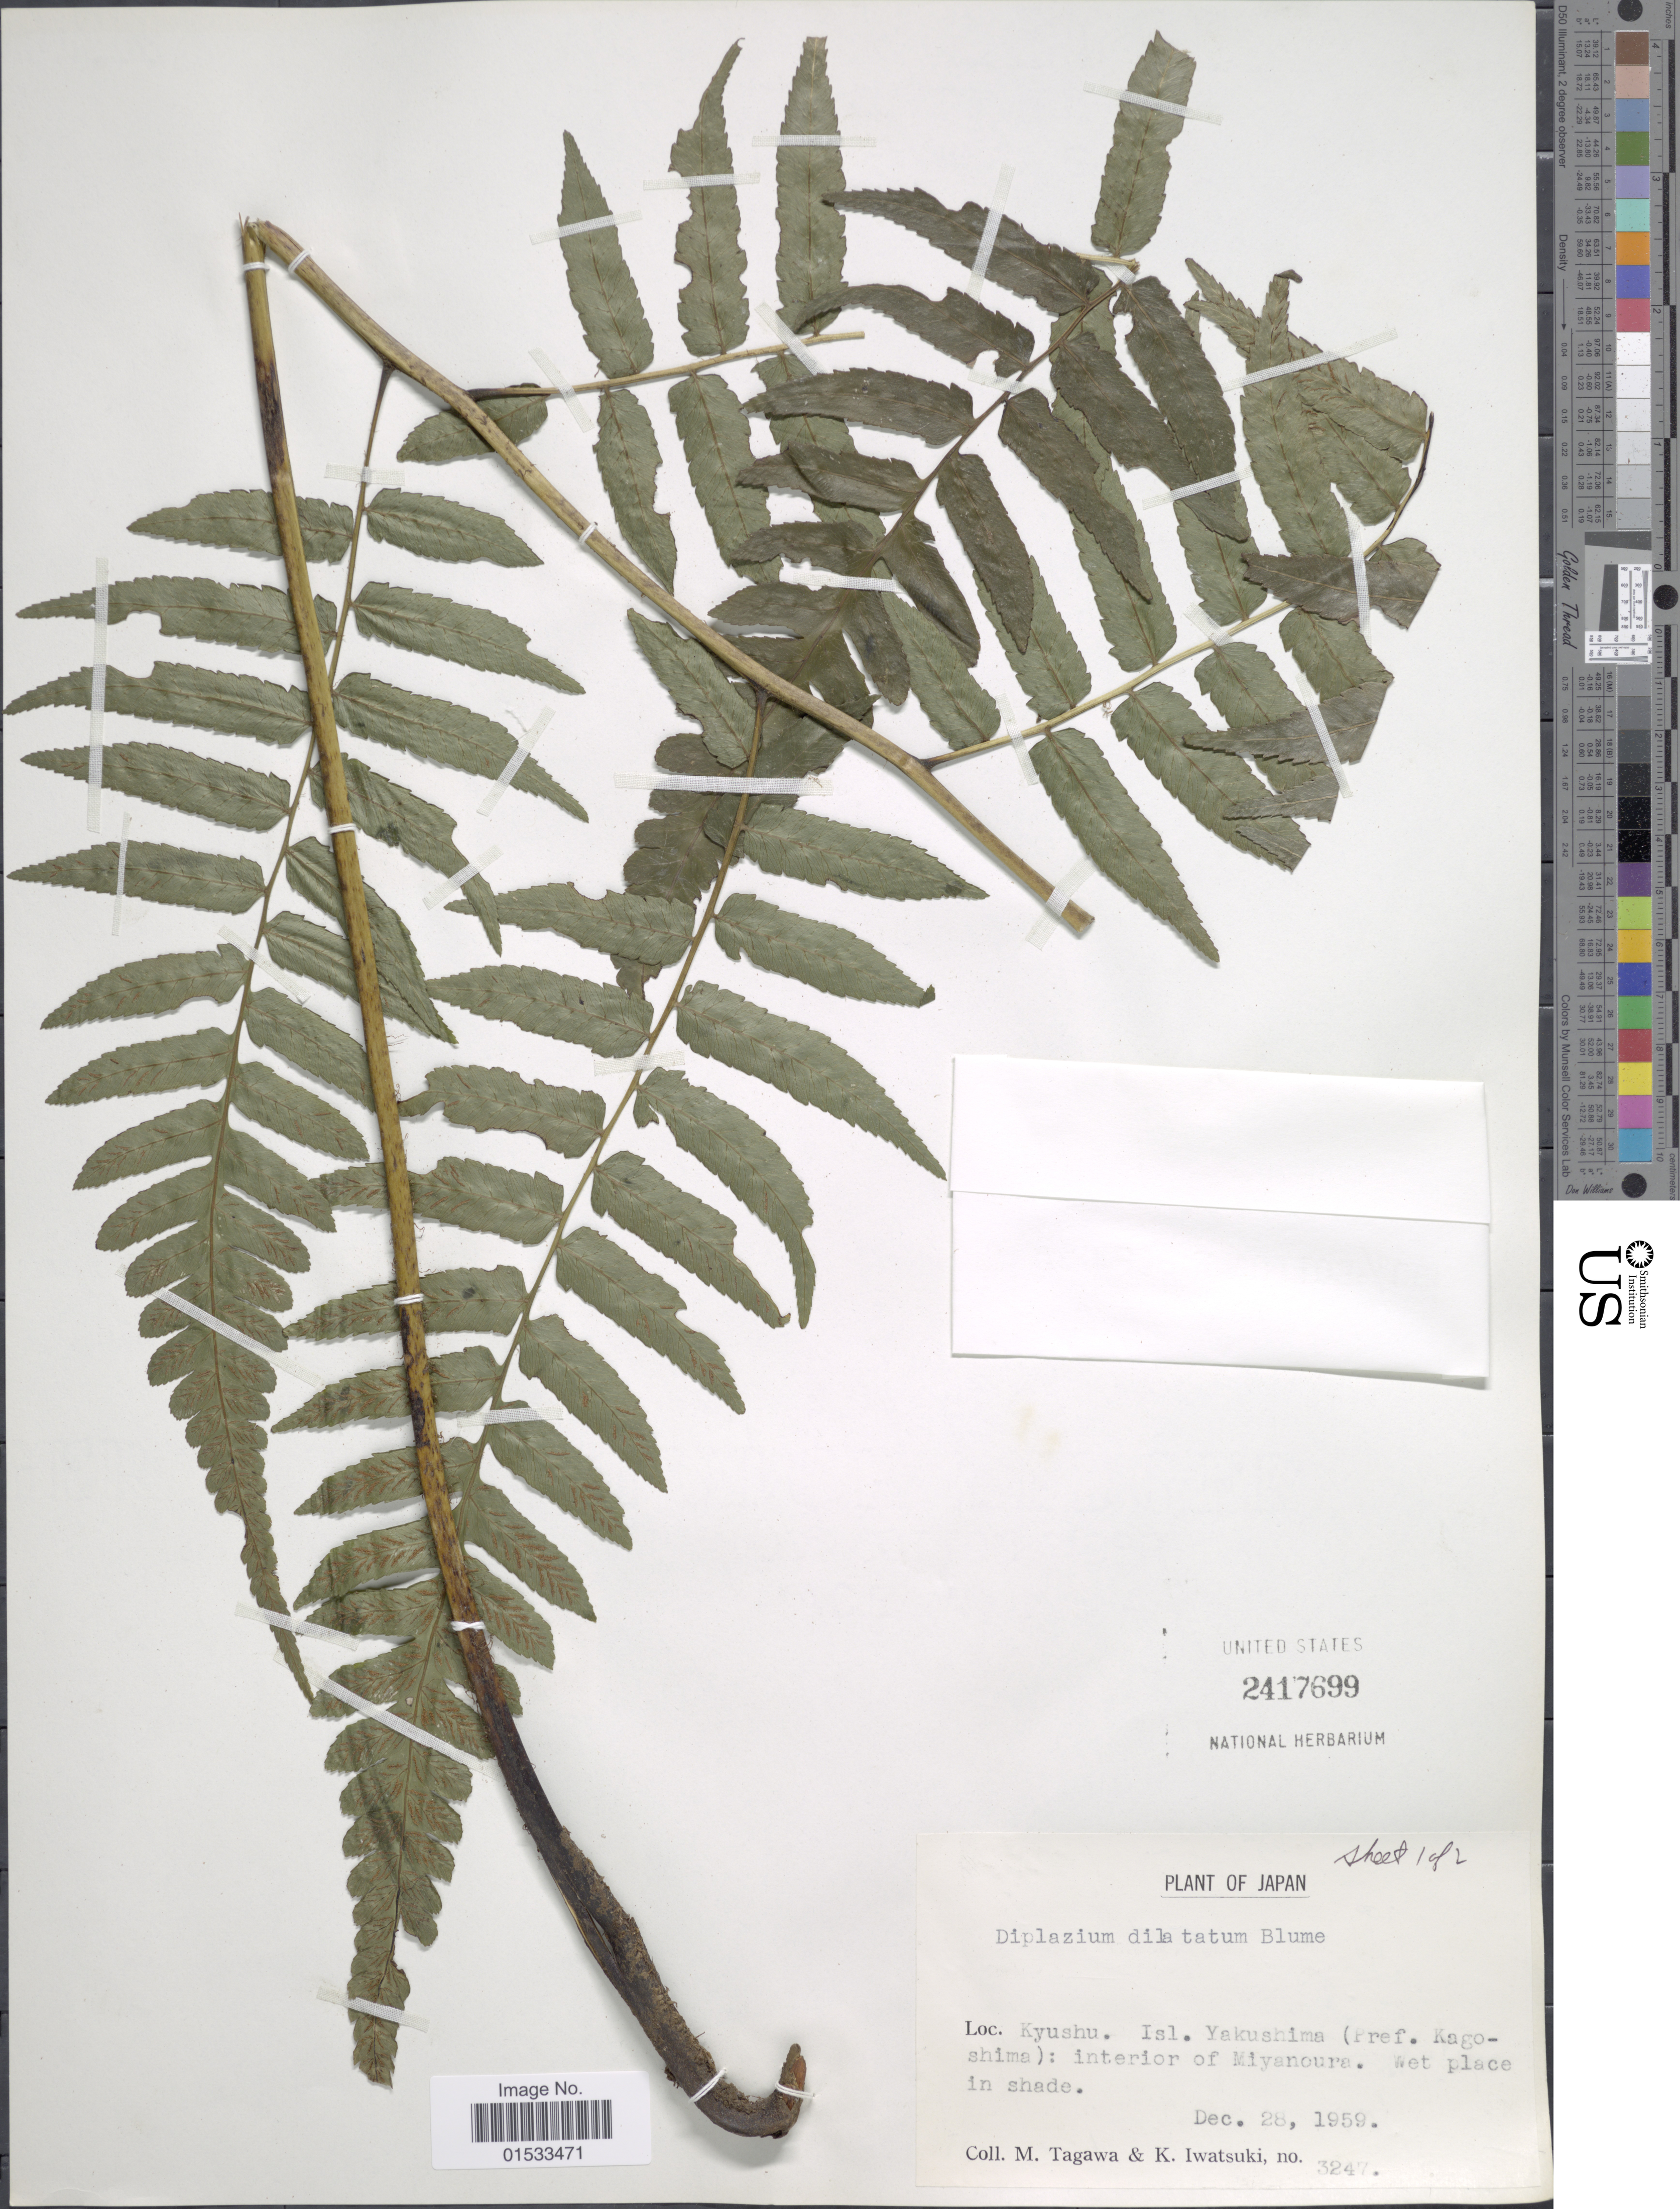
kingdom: Plantae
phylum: Tracheophyta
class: Polypodiopsida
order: Polypodiales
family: Athyriaceae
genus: Diplazium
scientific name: Diplazium dilatatum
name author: Blume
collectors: K. Iwatsuki & K. Iwatsuki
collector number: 3247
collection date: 1959-12-28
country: Japan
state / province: Kagosima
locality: Kyushu, Isl. Yakushima, interior of Miyanoura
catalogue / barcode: US 2417699